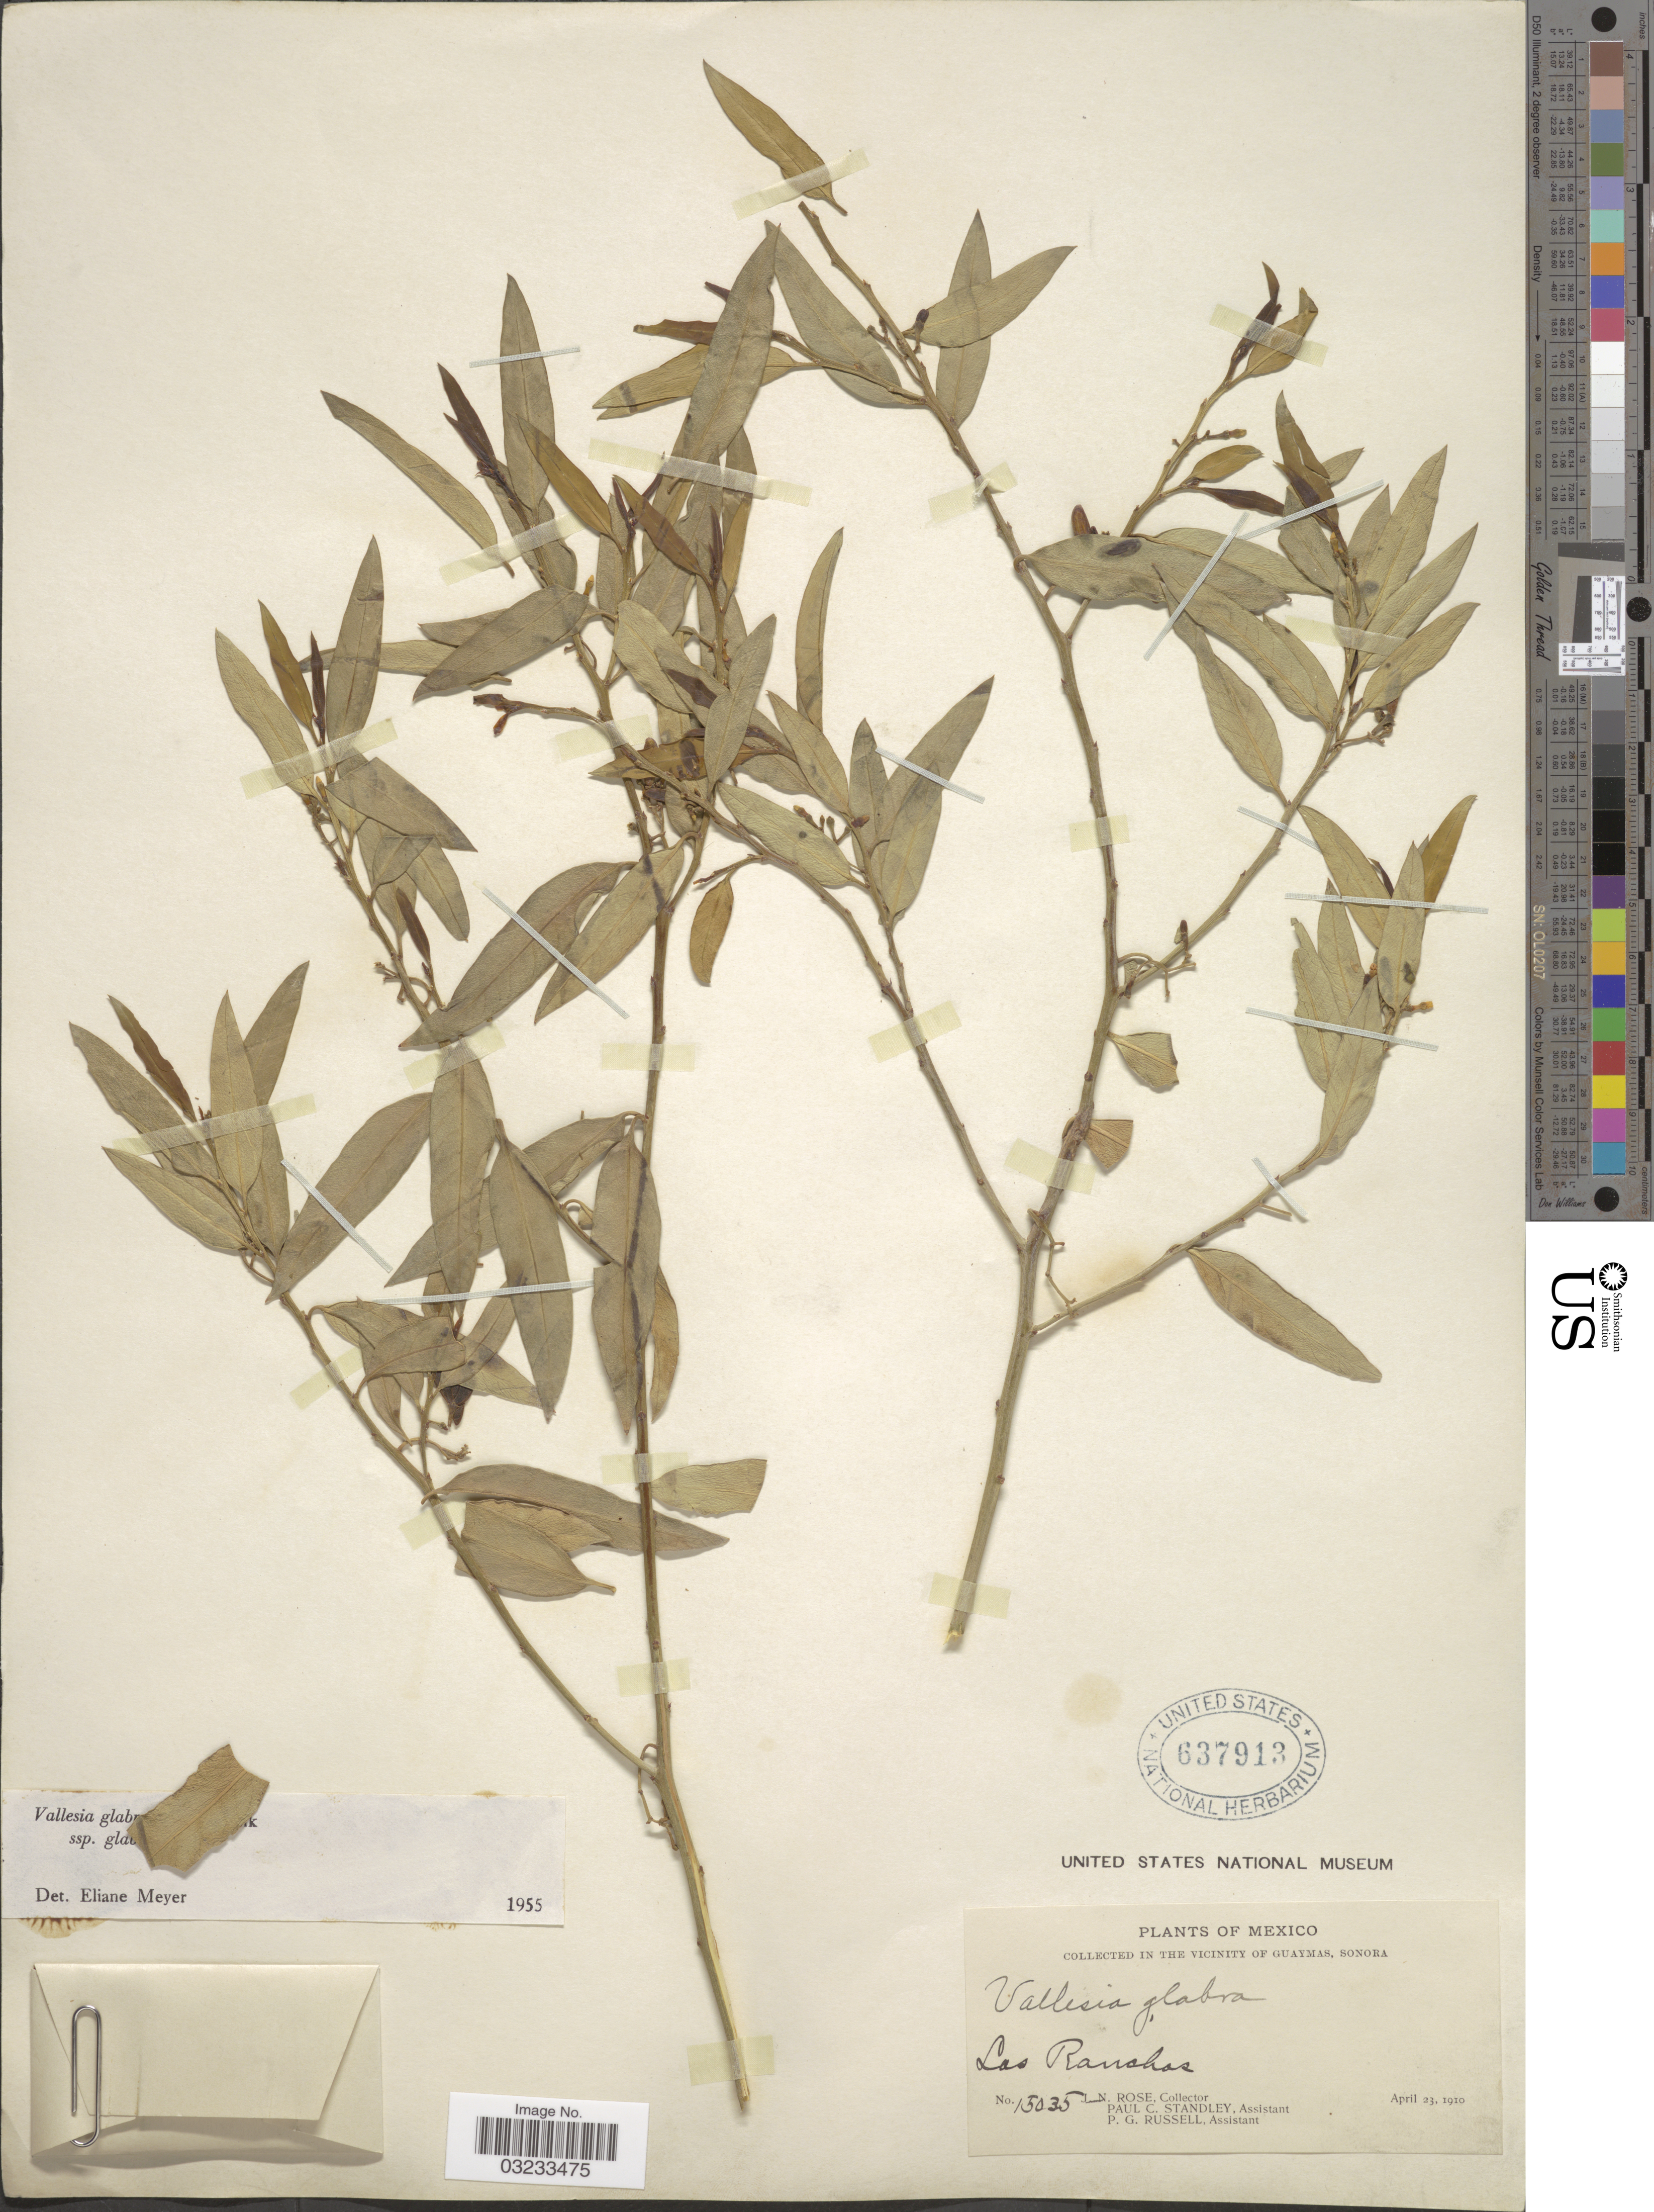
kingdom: Plantae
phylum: Tracheophyta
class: Magnoliopsida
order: Gentianales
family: Apocynaceae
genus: Vallesia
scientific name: Vallesia glabra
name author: (Cav.) Link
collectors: J. N. Rose, P. C. Standley & P. G. Russell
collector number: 15035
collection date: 1910-04-23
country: Mexico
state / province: Sonora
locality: In The Vicinity of Guaymas, Sonora, Las Ranchos.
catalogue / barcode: US 637913